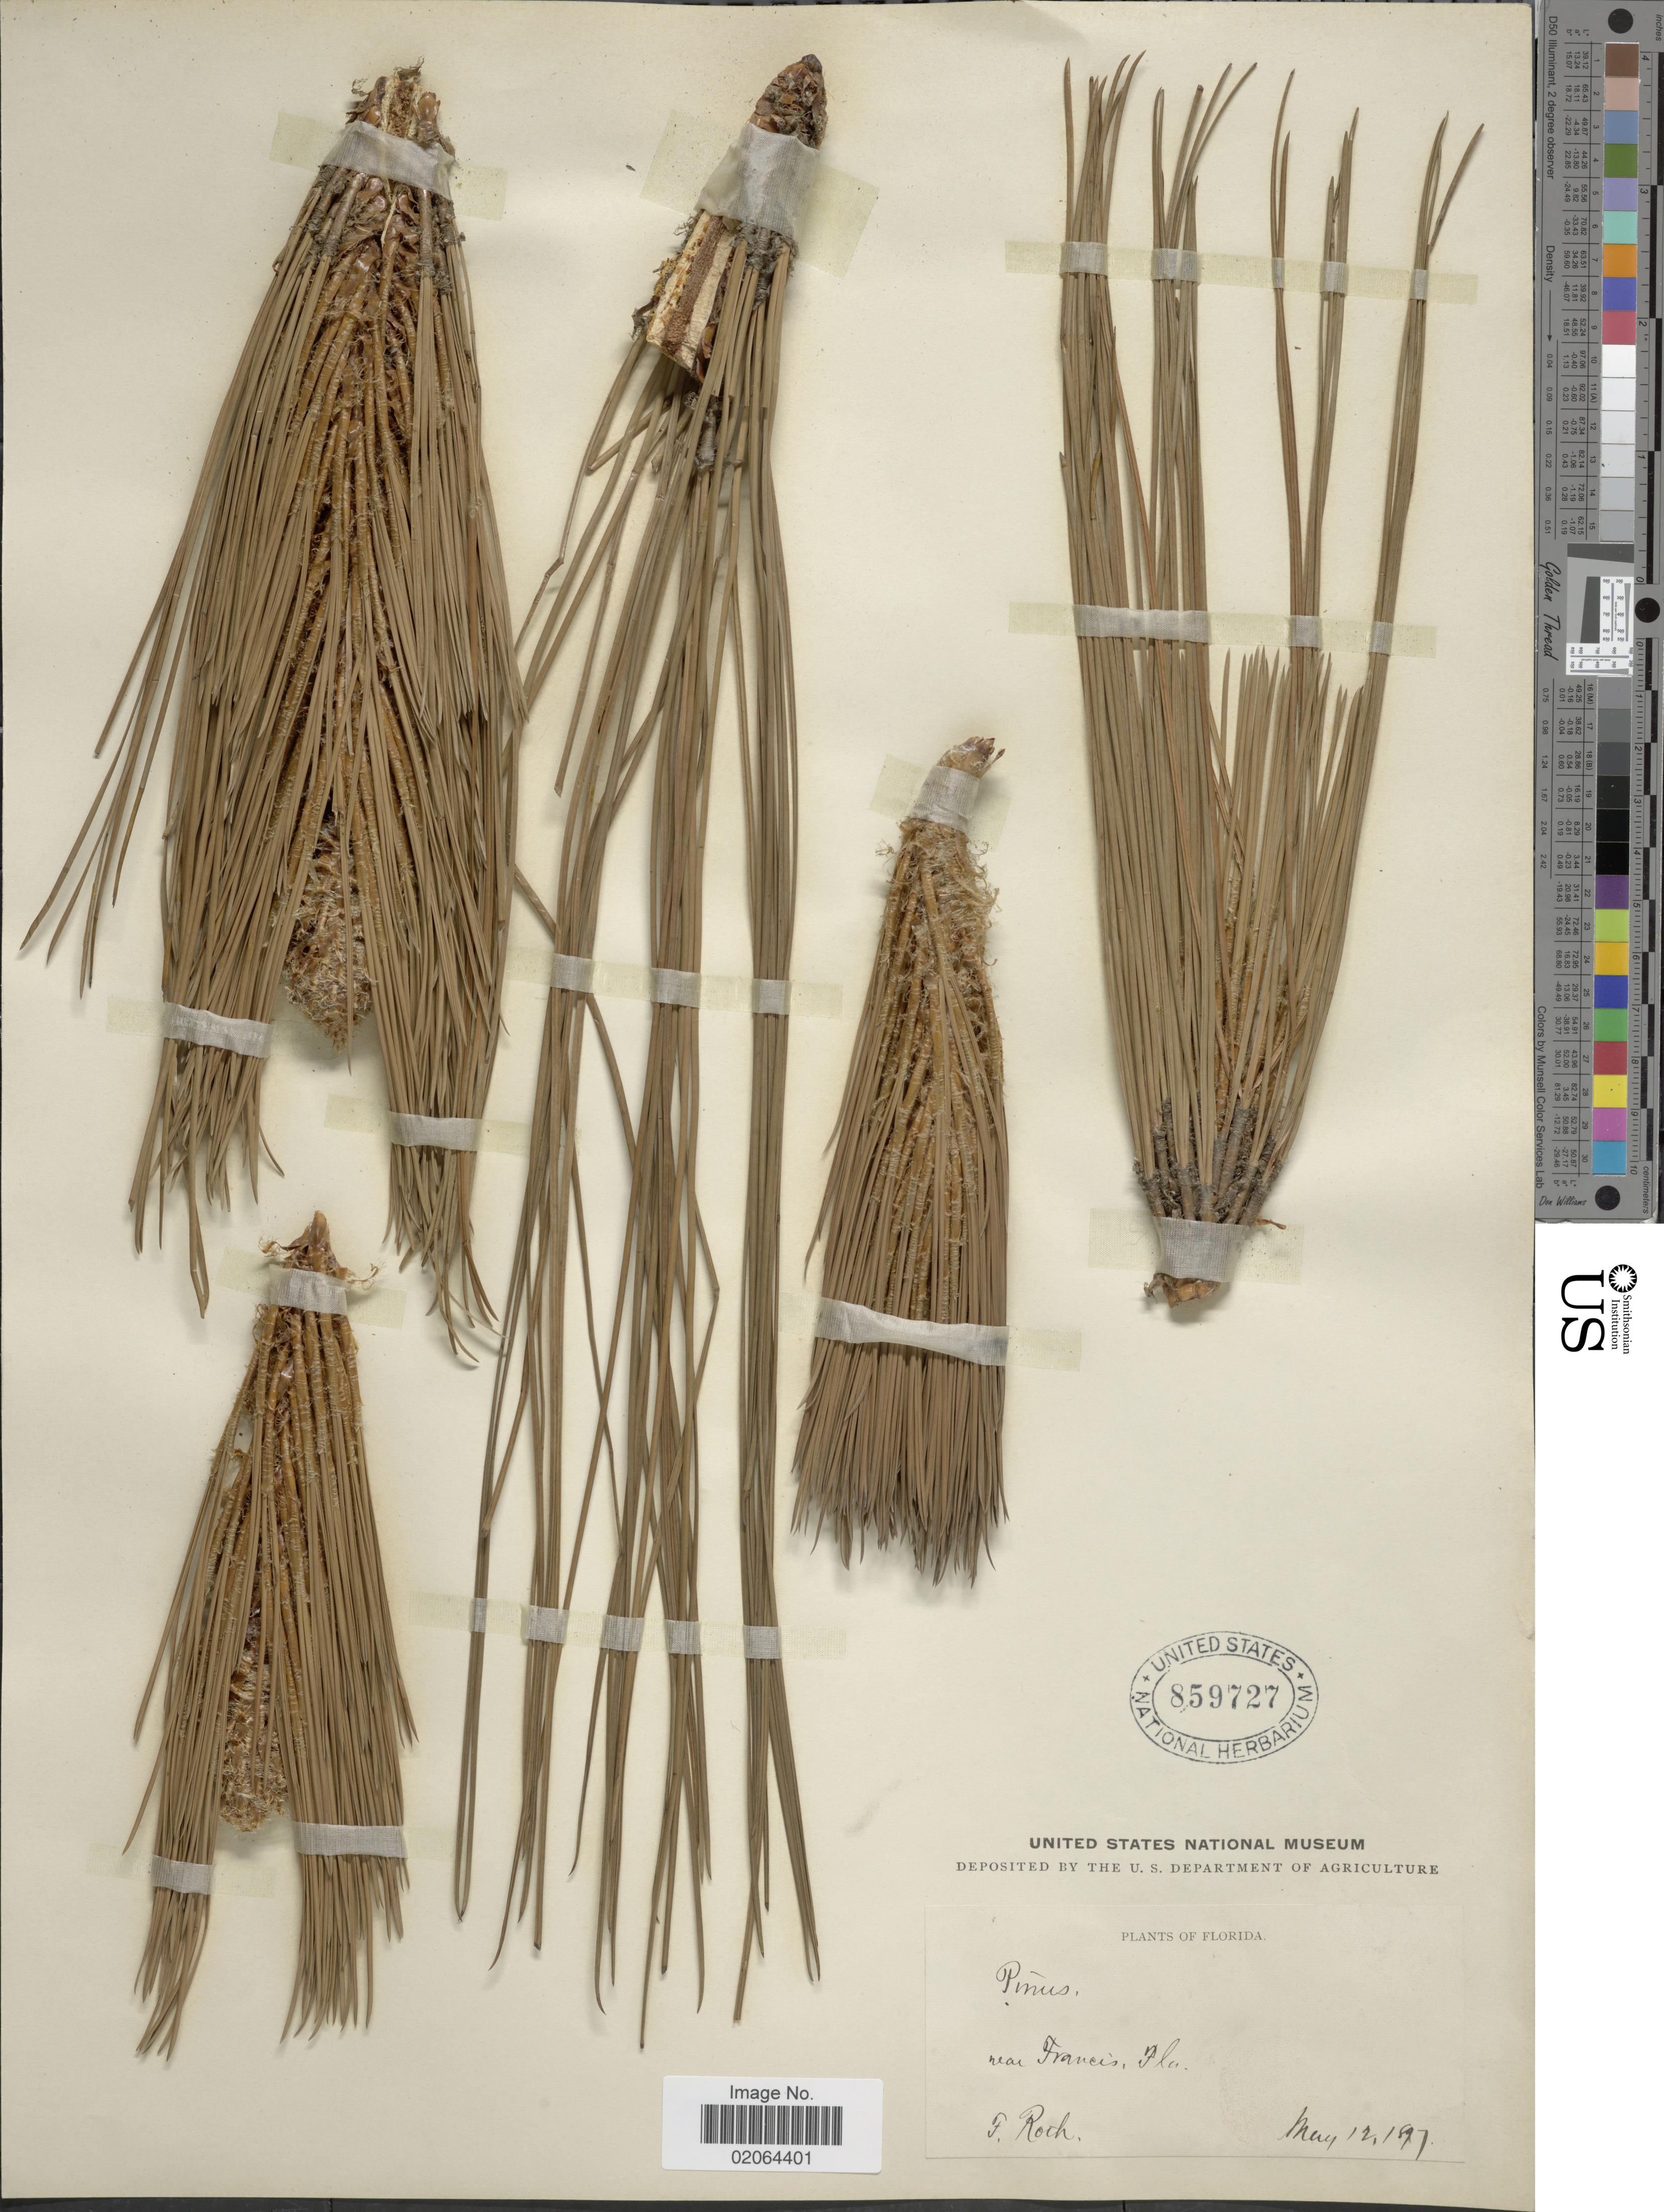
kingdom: Plantae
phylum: Tracheophyta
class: Pinopsida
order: Pinales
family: Pinaceae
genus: Pinus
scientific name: Pinus palustris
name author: Mill.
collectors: G. Roch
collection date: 1897-05-12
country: United States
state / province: Florida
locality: Near Francis, Fla.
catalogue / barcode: US 859727